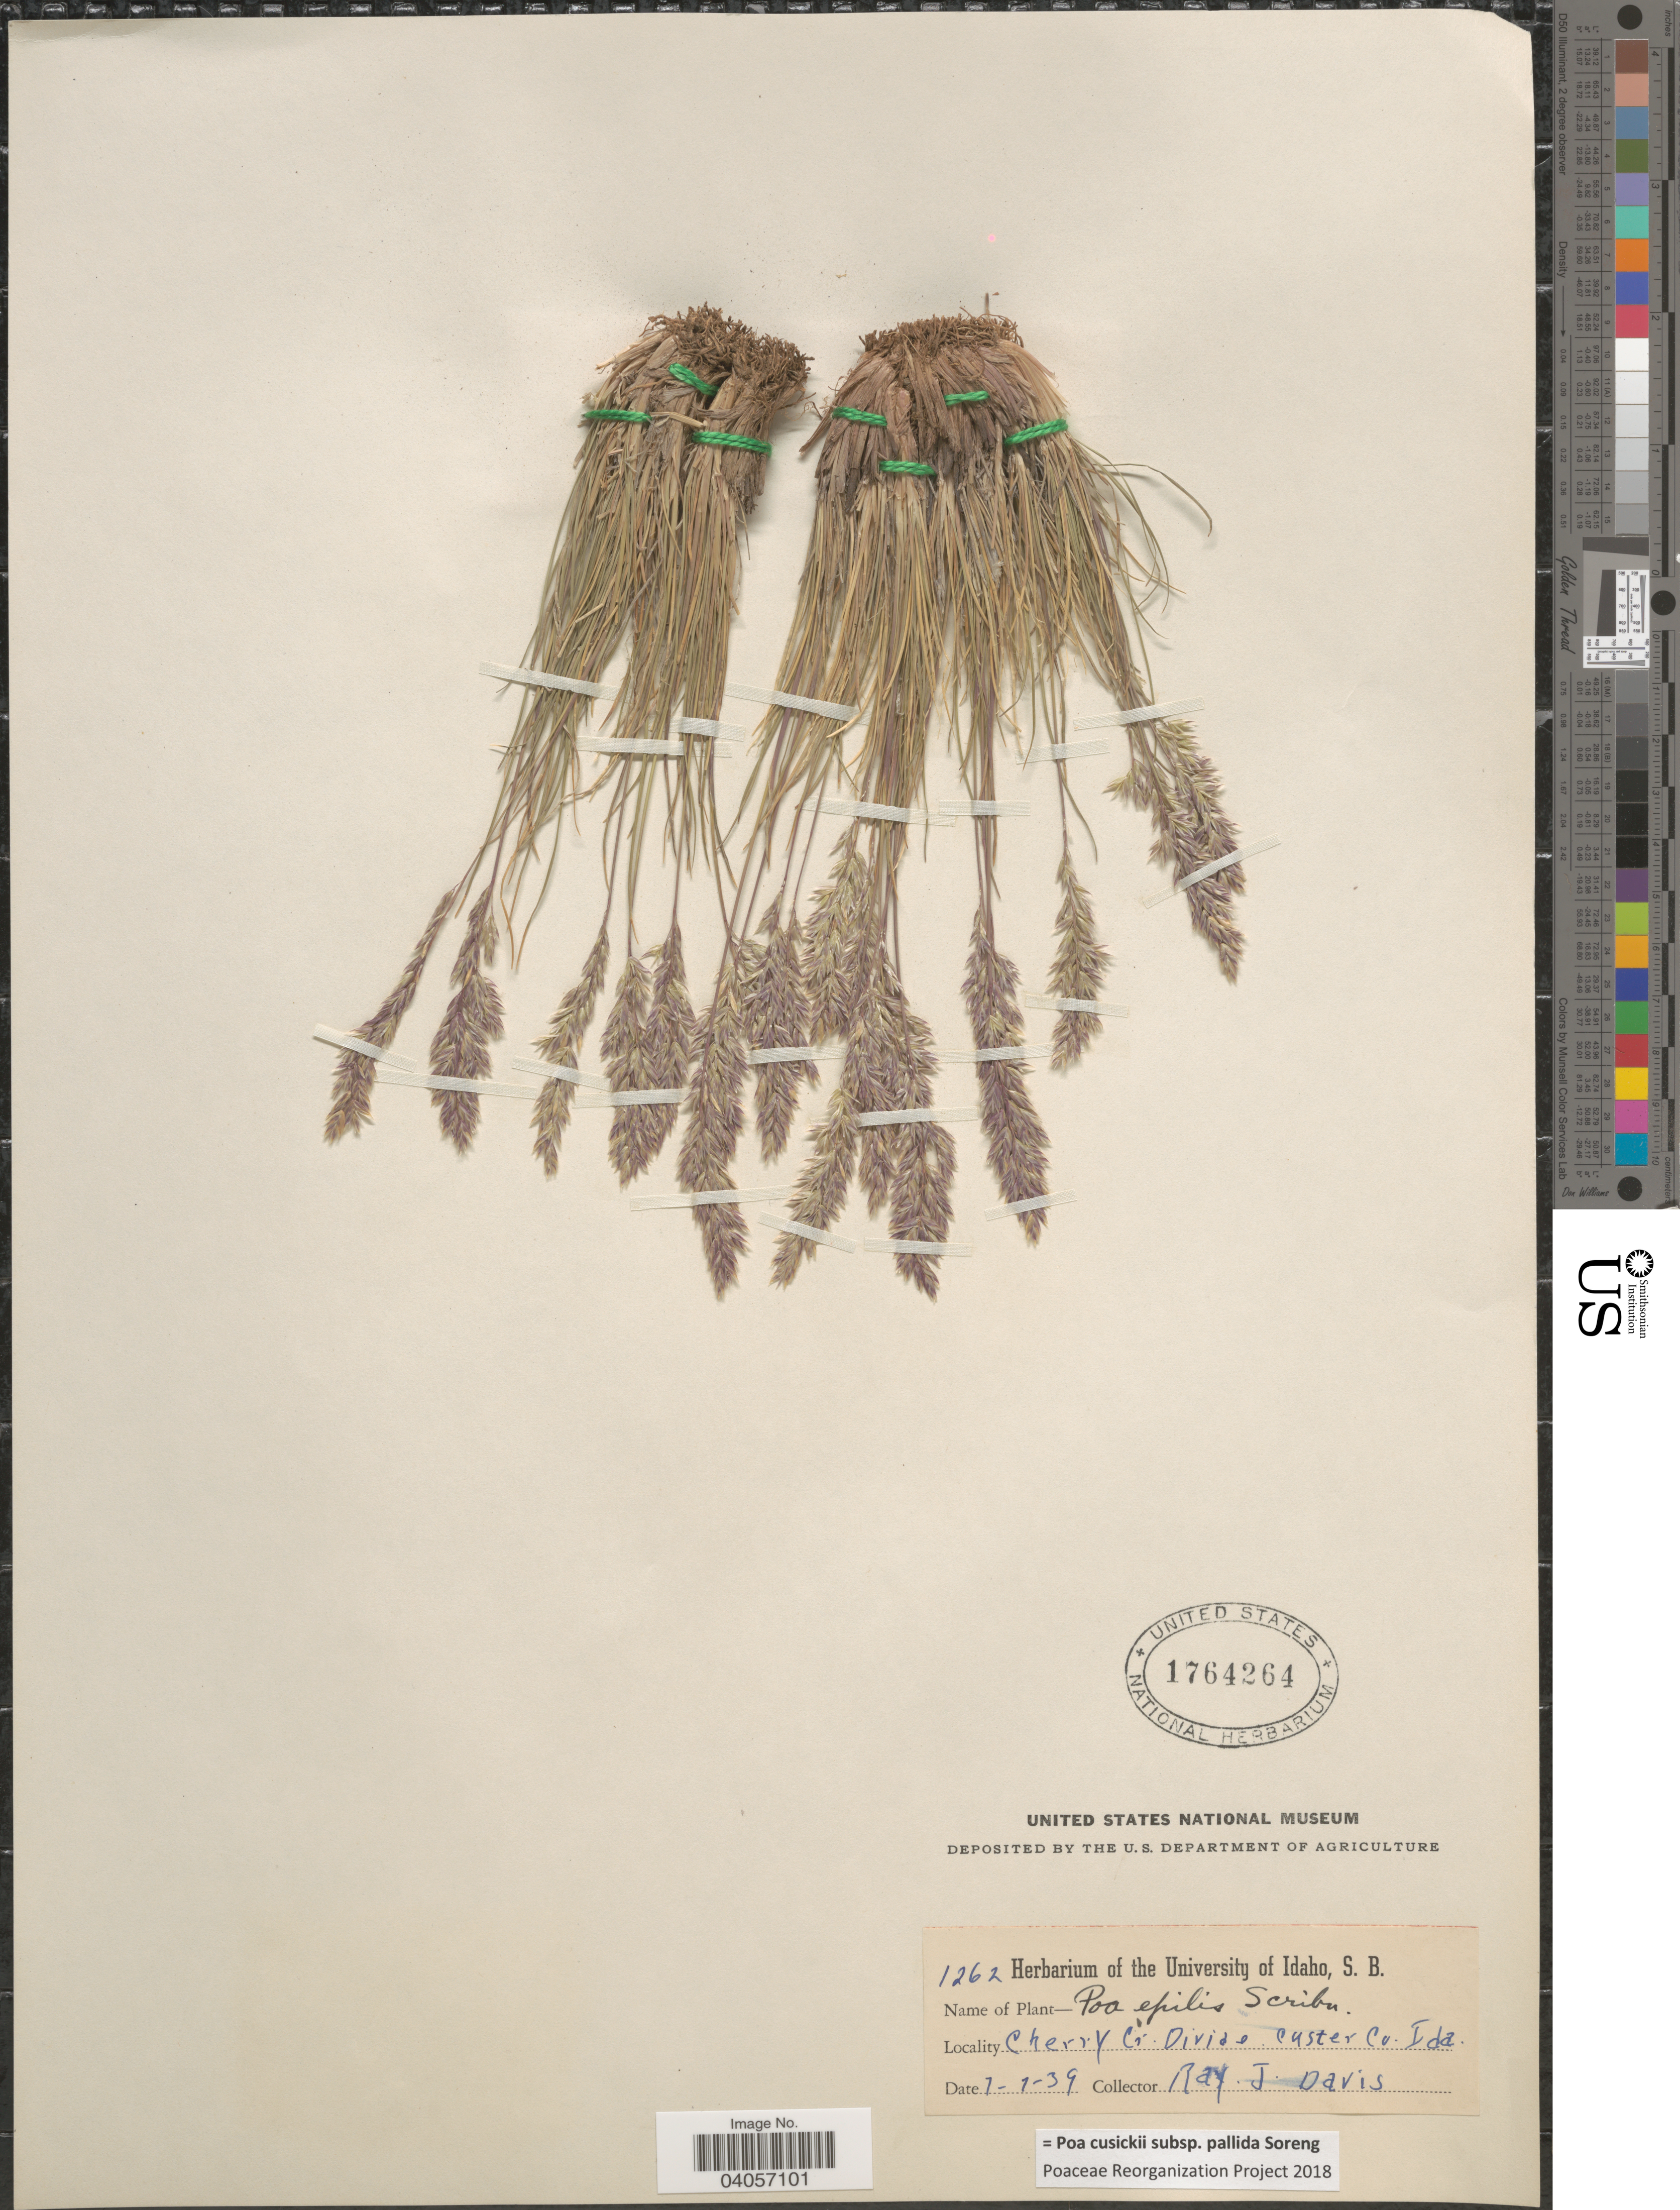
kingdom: Plantae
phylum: Tracheophyta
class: Liliopsida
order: Poales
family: Poaceae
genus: Poa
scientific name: Poa cusickii subsp. pallida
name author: Soreng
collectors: R. Davis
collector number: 1262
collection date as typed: Transcribed d/m/y: 7/7/39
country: United States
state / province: Idaho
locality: Cherry Cr. Divide, Custer Co.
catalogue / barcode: US 1764264